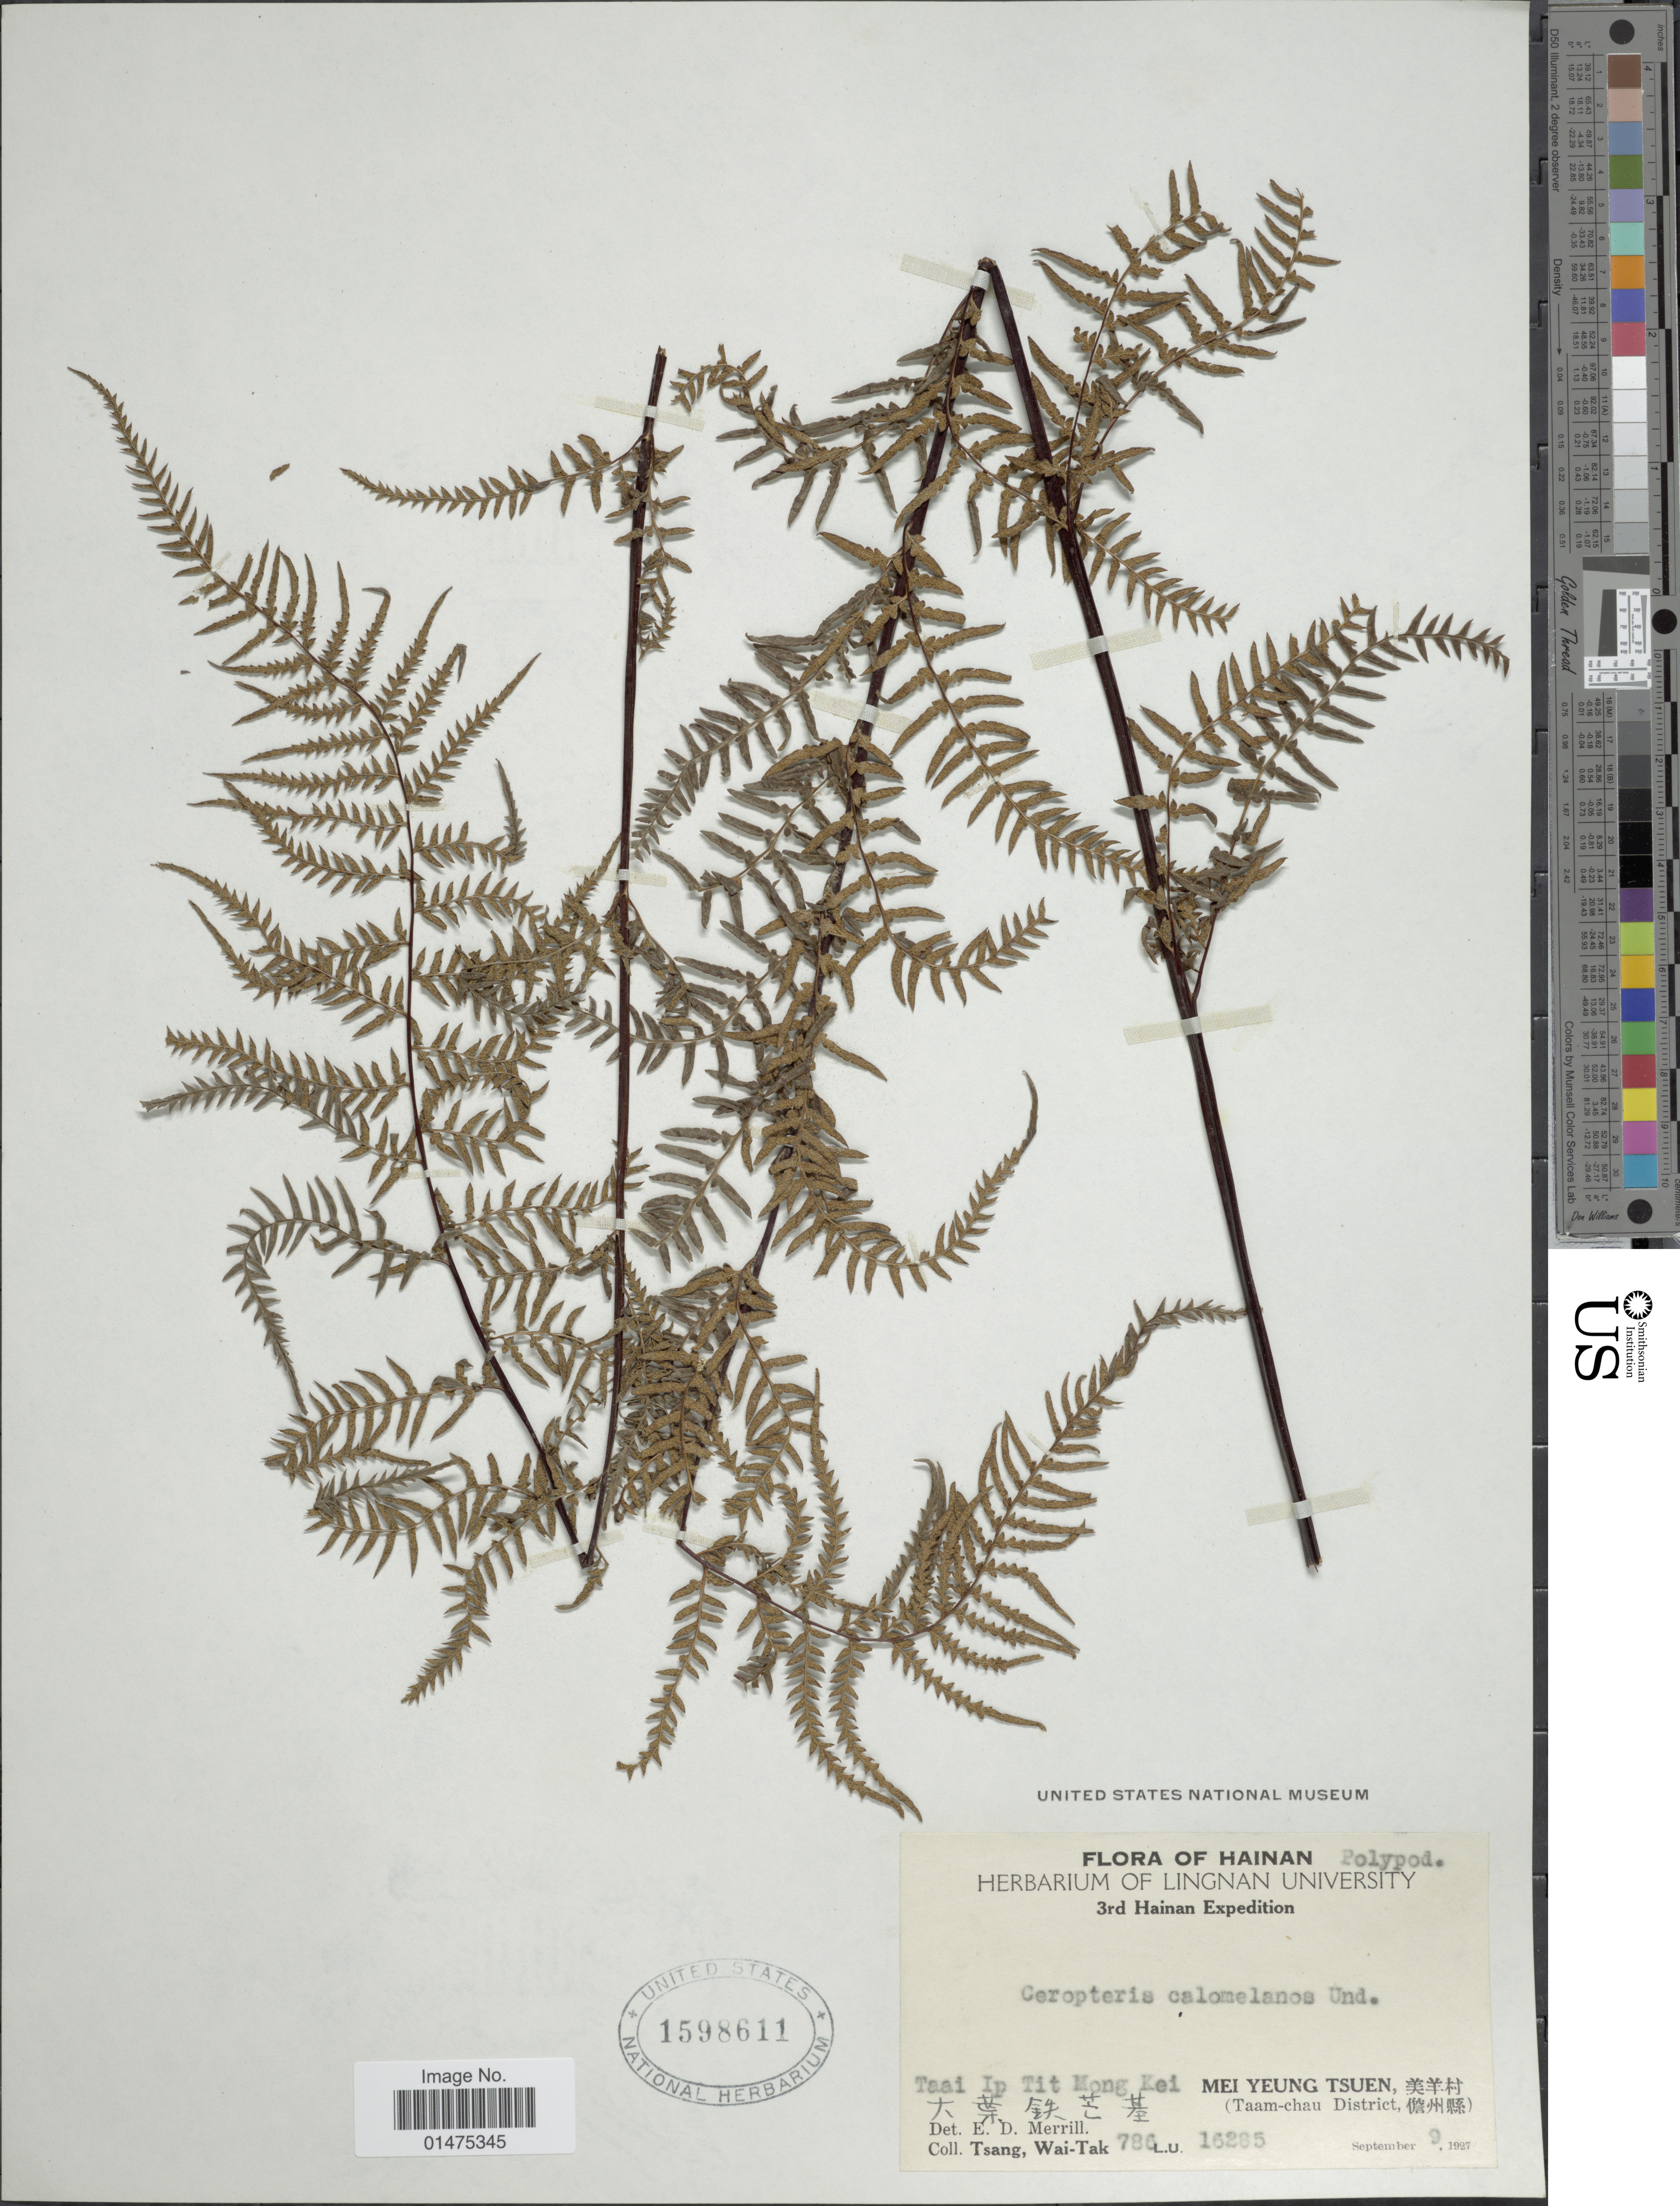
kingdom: Plantae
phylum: Tracheophyta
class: Polypodiopsida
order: Polypodiales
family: Pteridaceae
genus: Pityrogramma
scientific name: Pityrogramma calomelanos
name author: (L.) Link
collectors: W. T. Tsang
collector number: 786/L.U.16285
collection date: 1927-09-09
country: China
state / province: Hainan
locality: Taai Ip Tit Mong Kei, Mei Yeung Tsuen(Taam-chau District)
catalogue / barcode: US 1598611